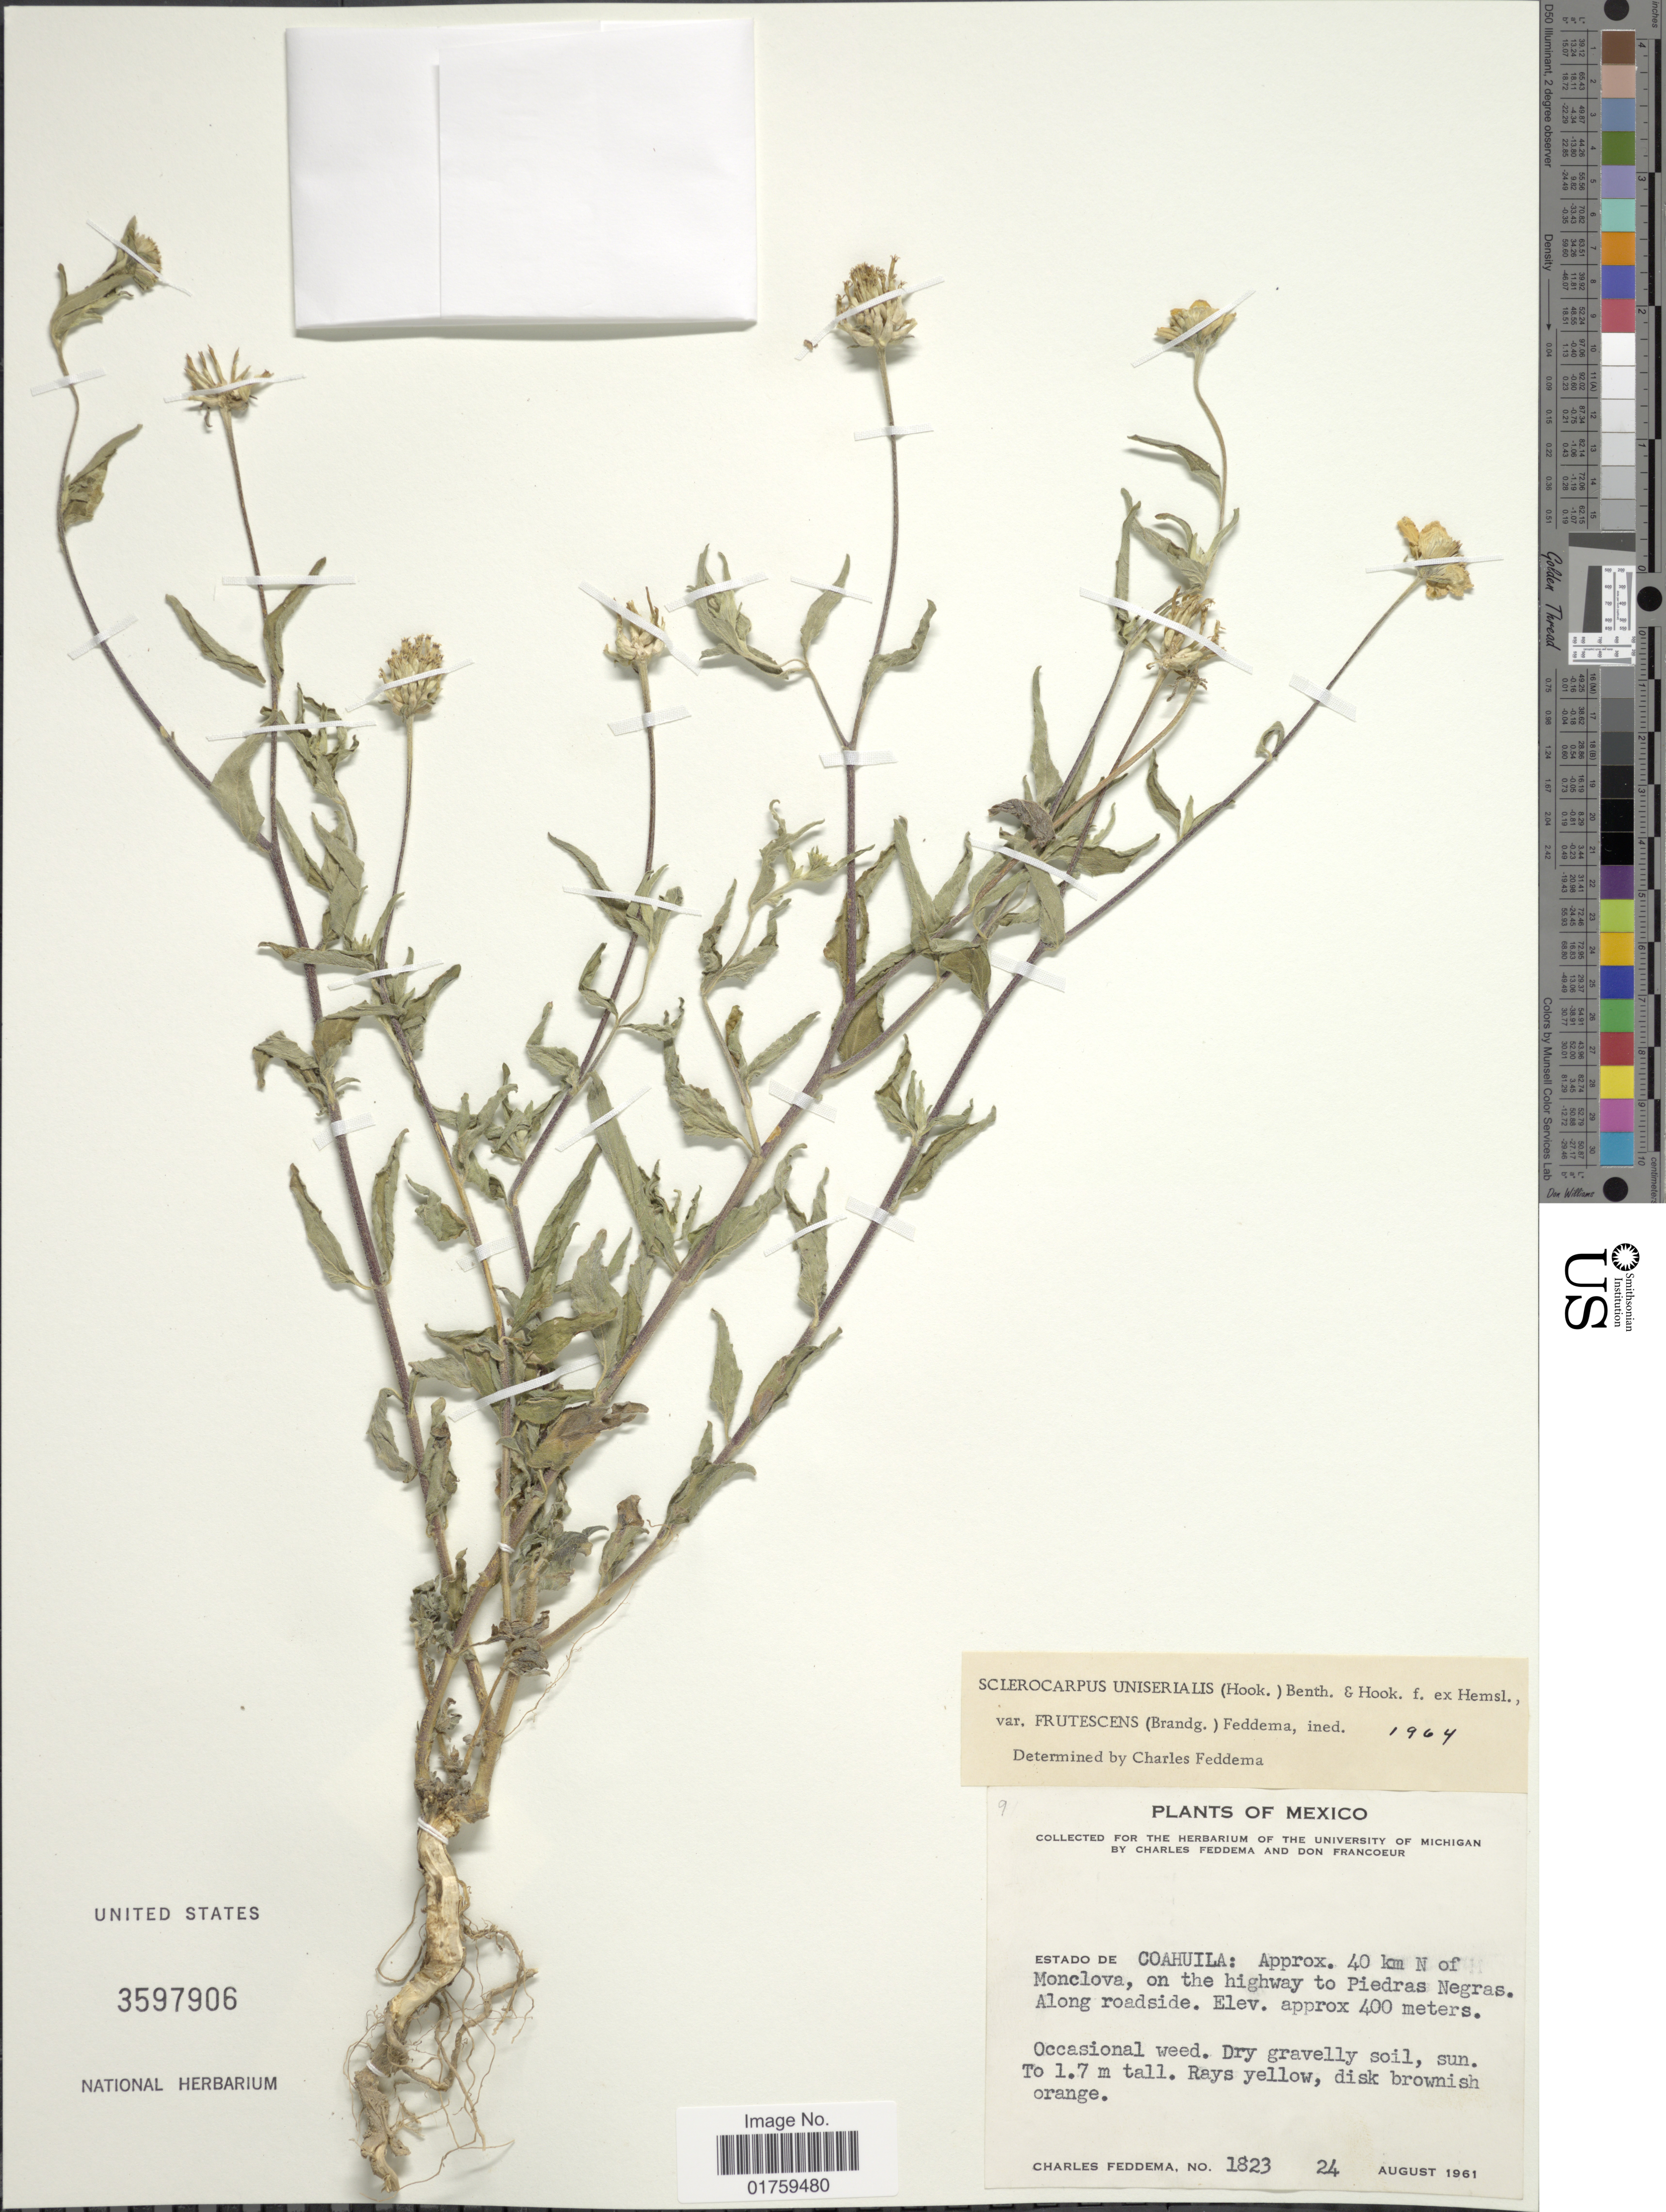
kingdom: Plantae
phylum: Tracheophyta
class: Magnoliopsida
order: Asterales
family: Asteraceae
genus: Sclerocarpus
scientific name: Sclerocarpus uniserialis var. frutescens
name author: (Brandegee) Feddema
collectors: C. Feddema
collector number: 1823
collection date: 1961-08-24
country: Mexico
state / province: Coahuila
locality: Estado de Coahuila: Approx. 40 km N of Monclova, on the highway to Piedras Negras. Along roadside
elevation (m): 400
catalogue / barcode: US 3597906